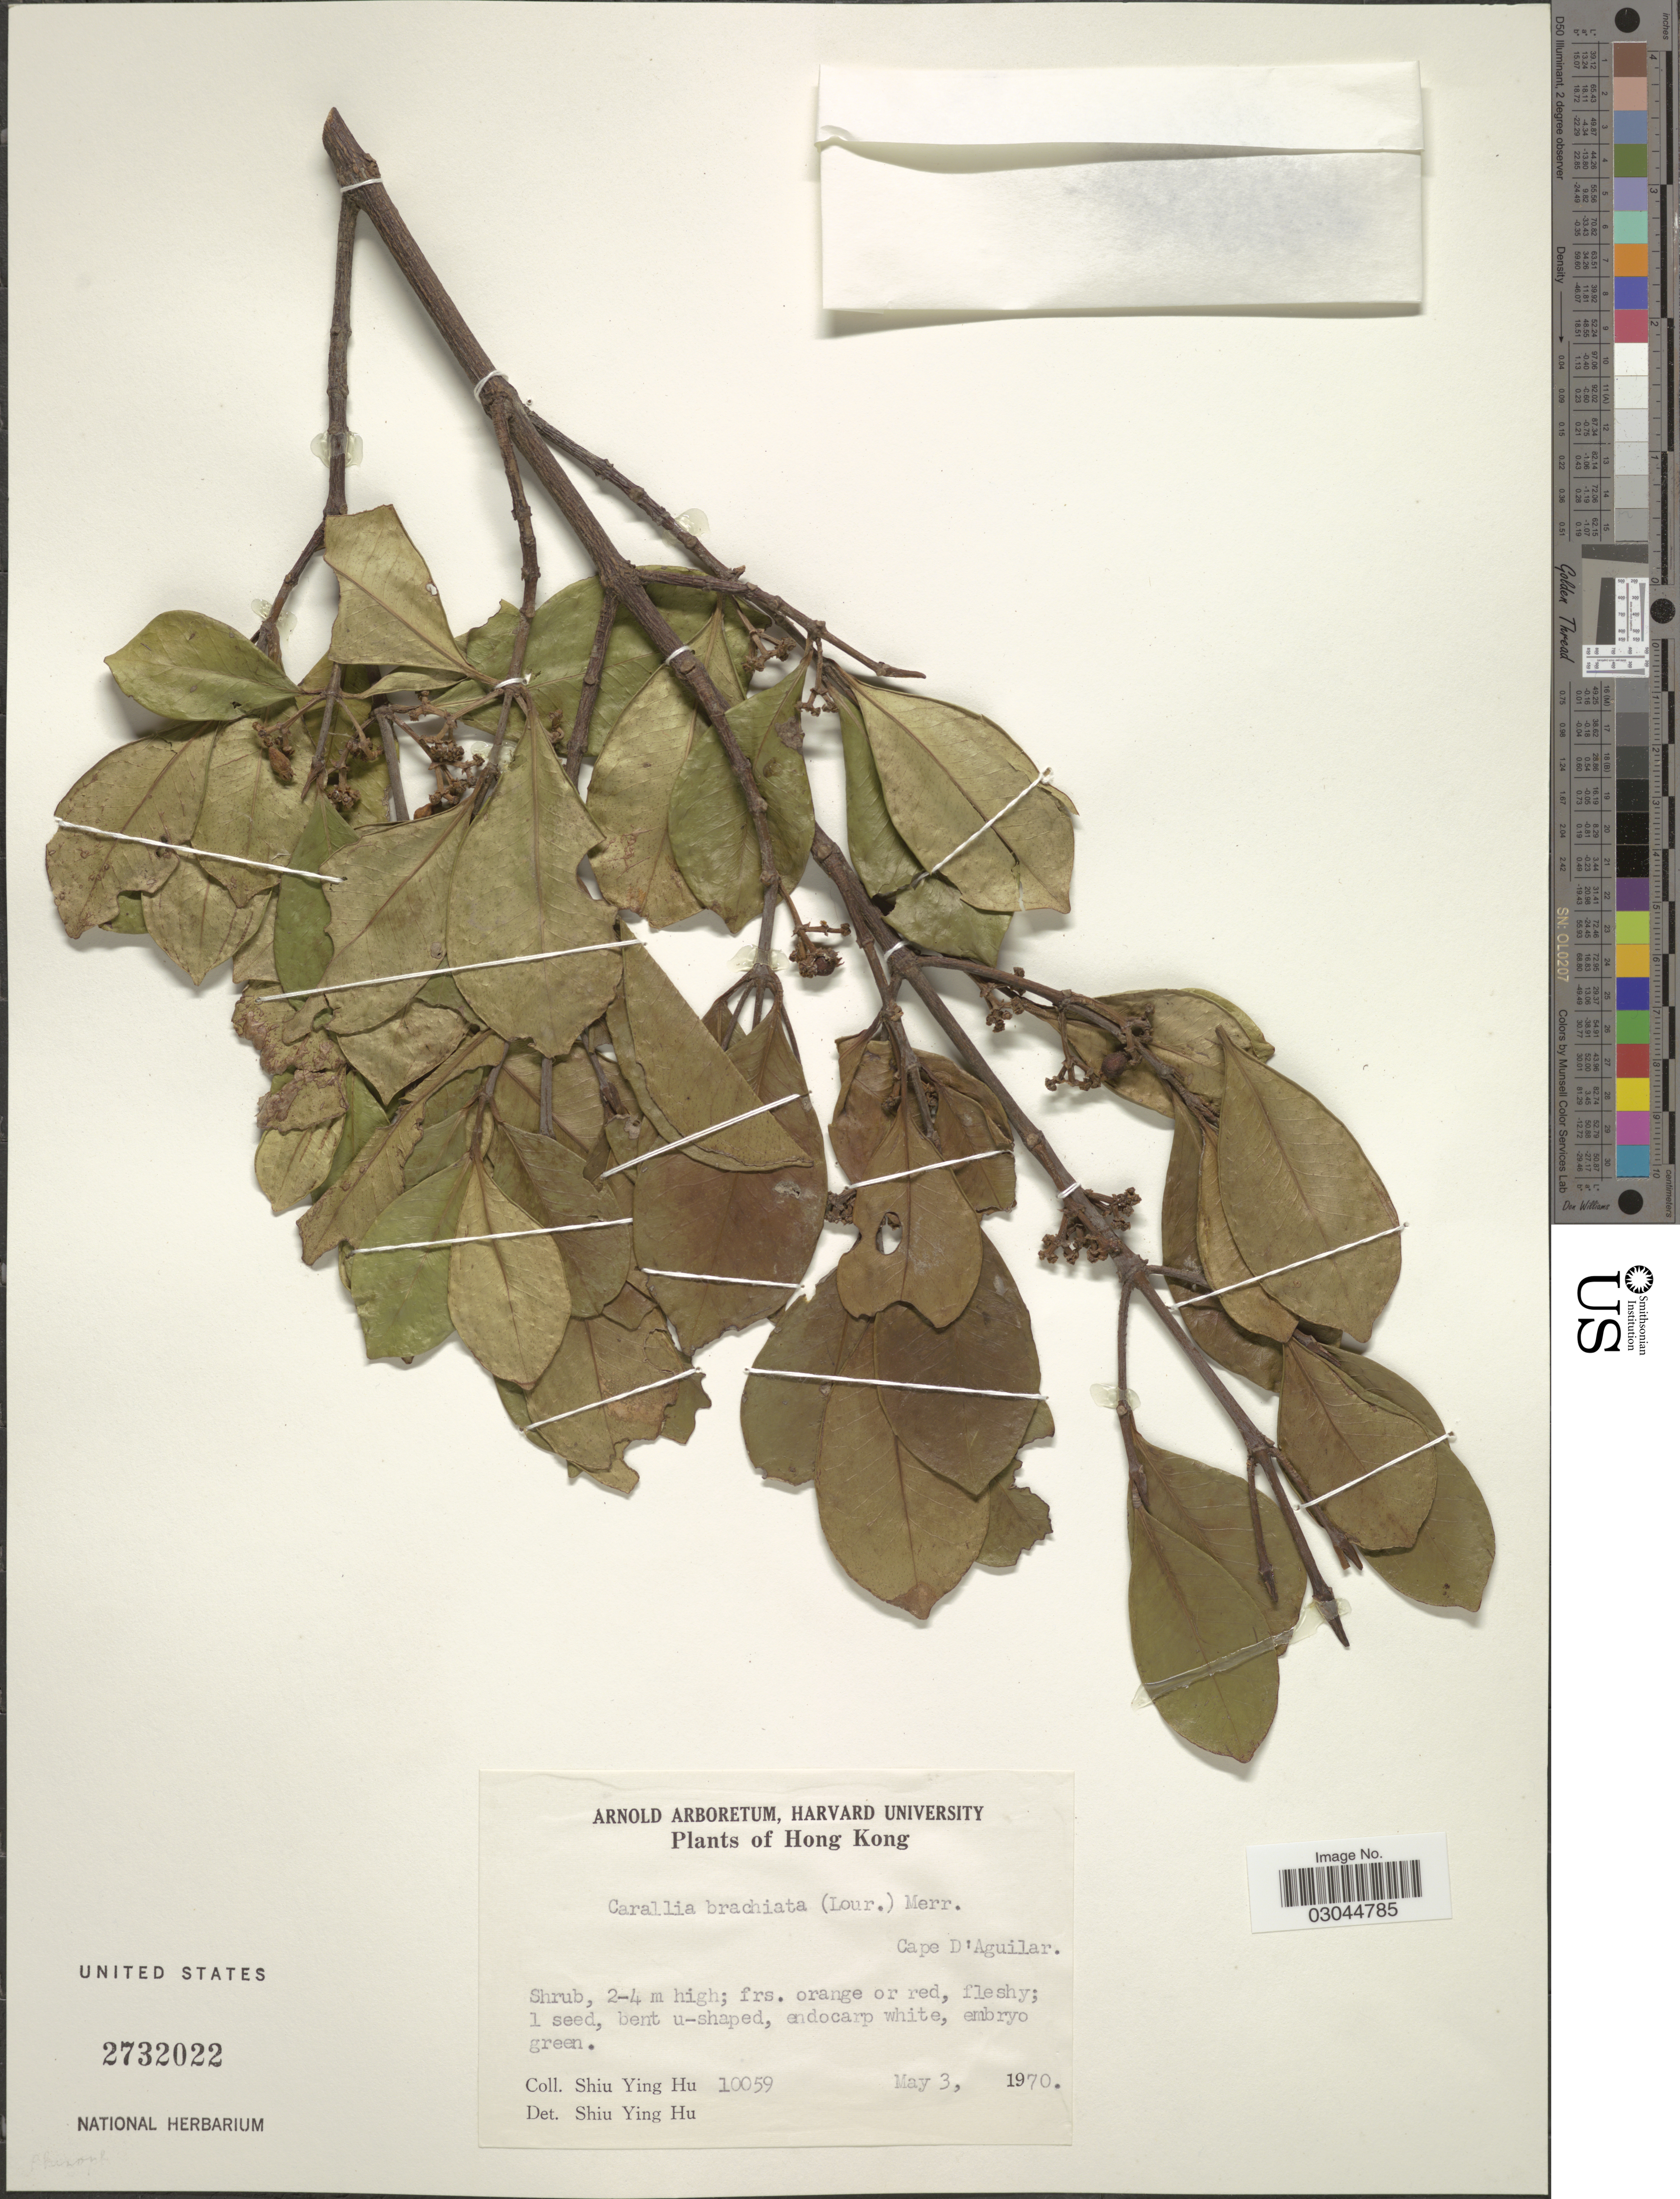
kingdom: Plantae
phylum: Tracheophyta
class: Magnoliopsida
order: Malpighiales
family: Rhizophoraceae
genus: Carallia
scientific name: Carallia brachiata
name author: (Lour.) Merr.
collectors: S. Y. Hu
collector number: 10059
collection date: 1970-05-03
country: China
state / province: Hong Kong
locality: Cape D'Aguilar.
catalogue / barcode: US 2732022